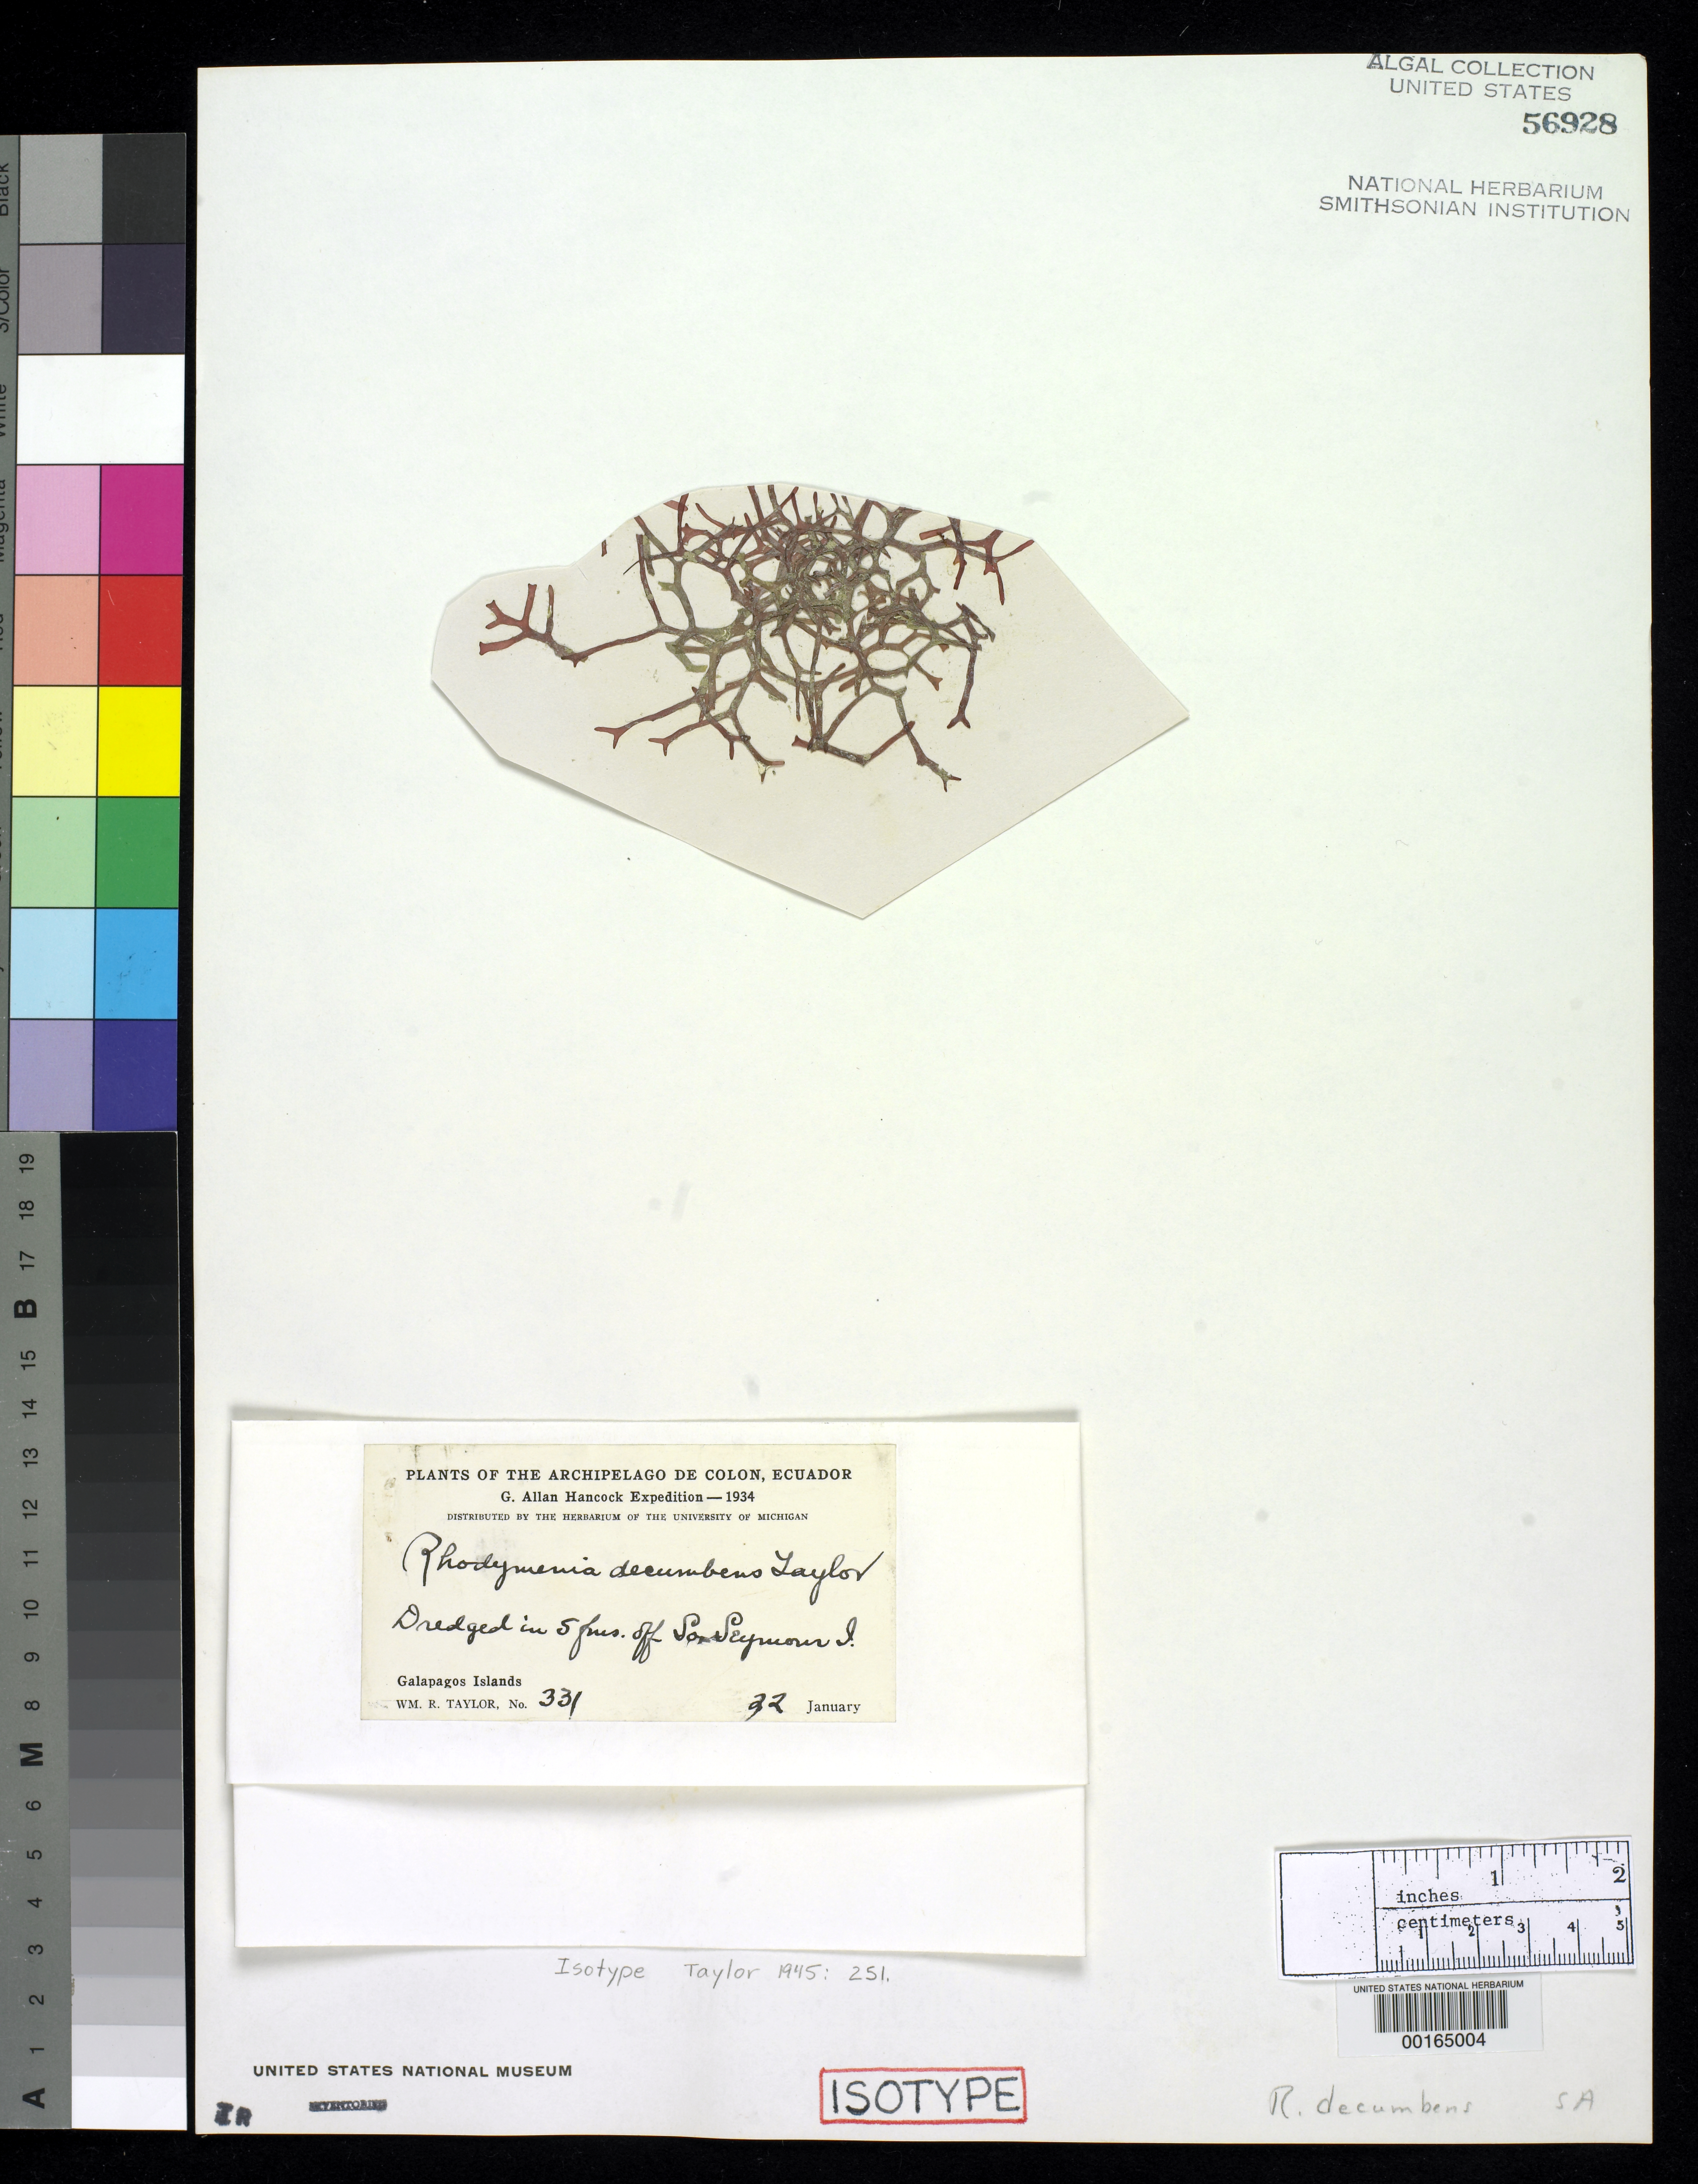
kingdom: Plantae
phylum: Rhodophyta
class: Florideophyceae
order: Rhodymeniales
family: Rhodymeniaceae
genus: Rhodymenia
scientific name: Rhodymenia decumbens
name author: W.R. Taylor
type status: Isotype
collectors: W. R. Taylor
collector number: WRT 34-331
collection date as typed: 22 Jan 1934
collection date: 1934-01-22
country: Ecuador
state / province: Colón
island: Baltra [South Seymour]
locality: Off the Island.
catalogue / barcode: US 56928